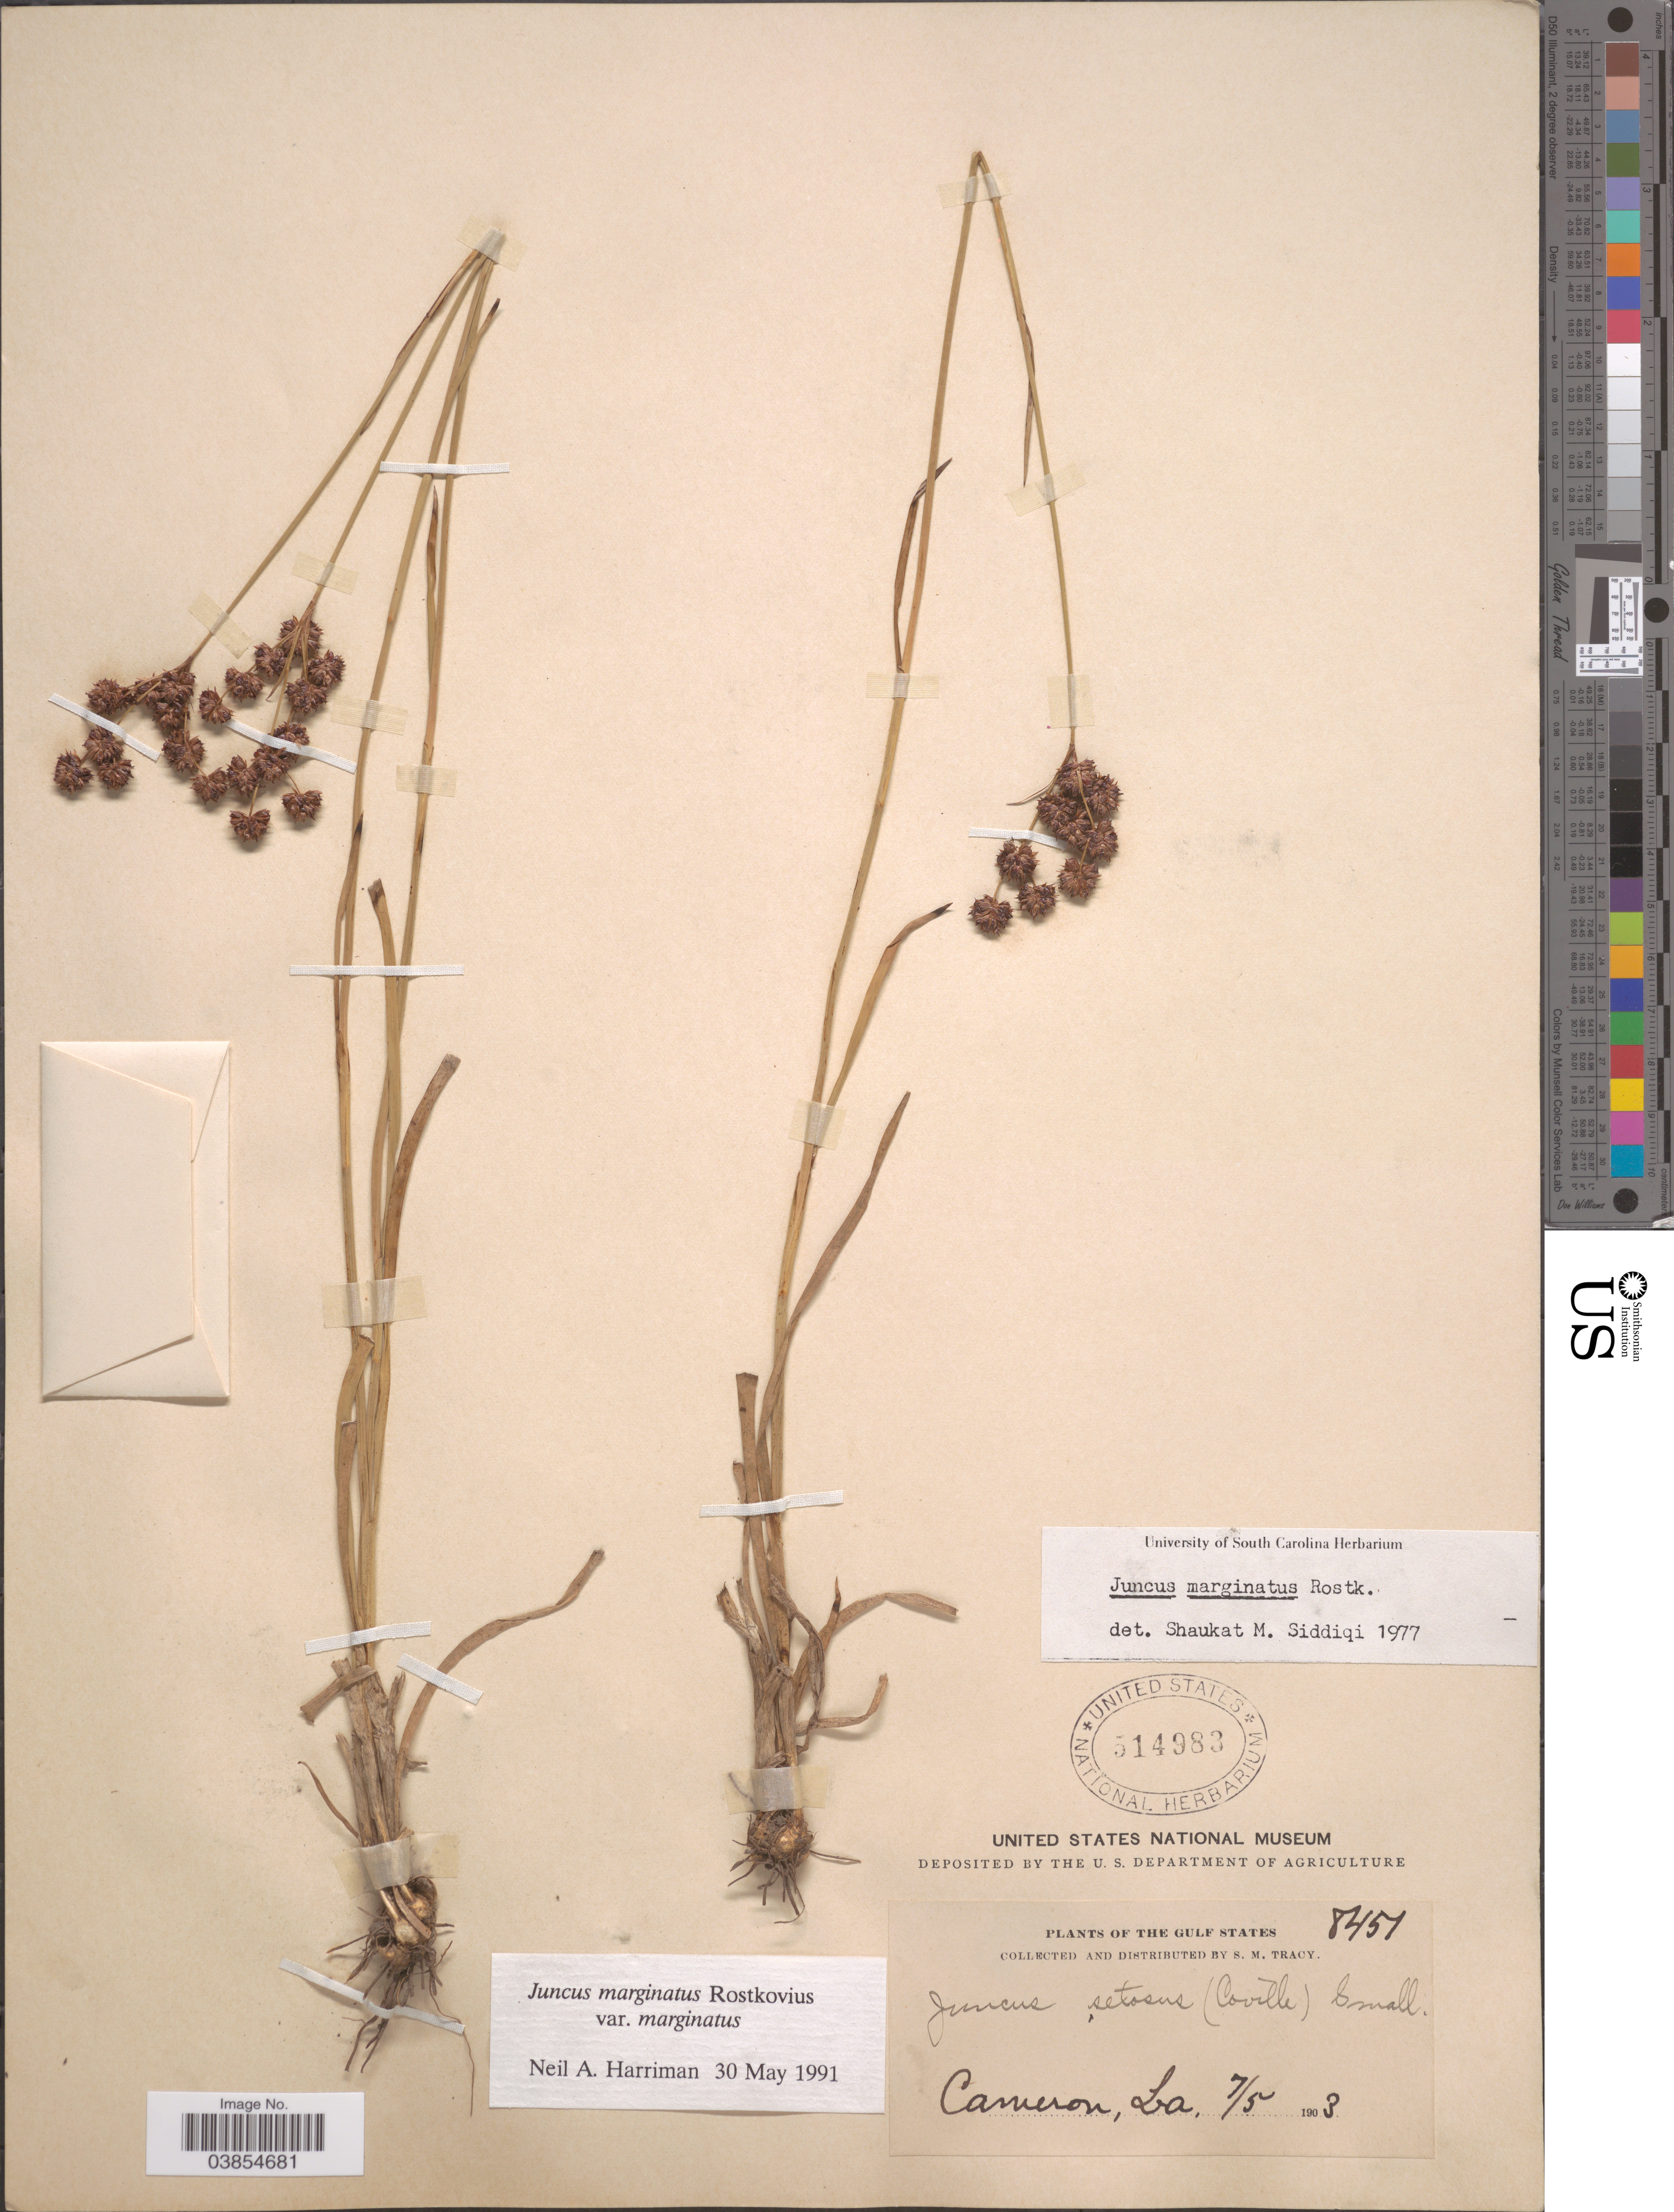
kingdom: Plantae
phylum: Tracheophyta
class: Liliopsida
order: Poales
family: Juncaceae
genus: Juncus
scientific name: Juncus marginatus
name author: Rostk.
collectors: S. M. Tracy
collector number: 8451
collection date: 1903-07-05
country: United States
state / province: Louisiana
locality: The Gulf States. Cameron.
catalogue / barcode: US 514983